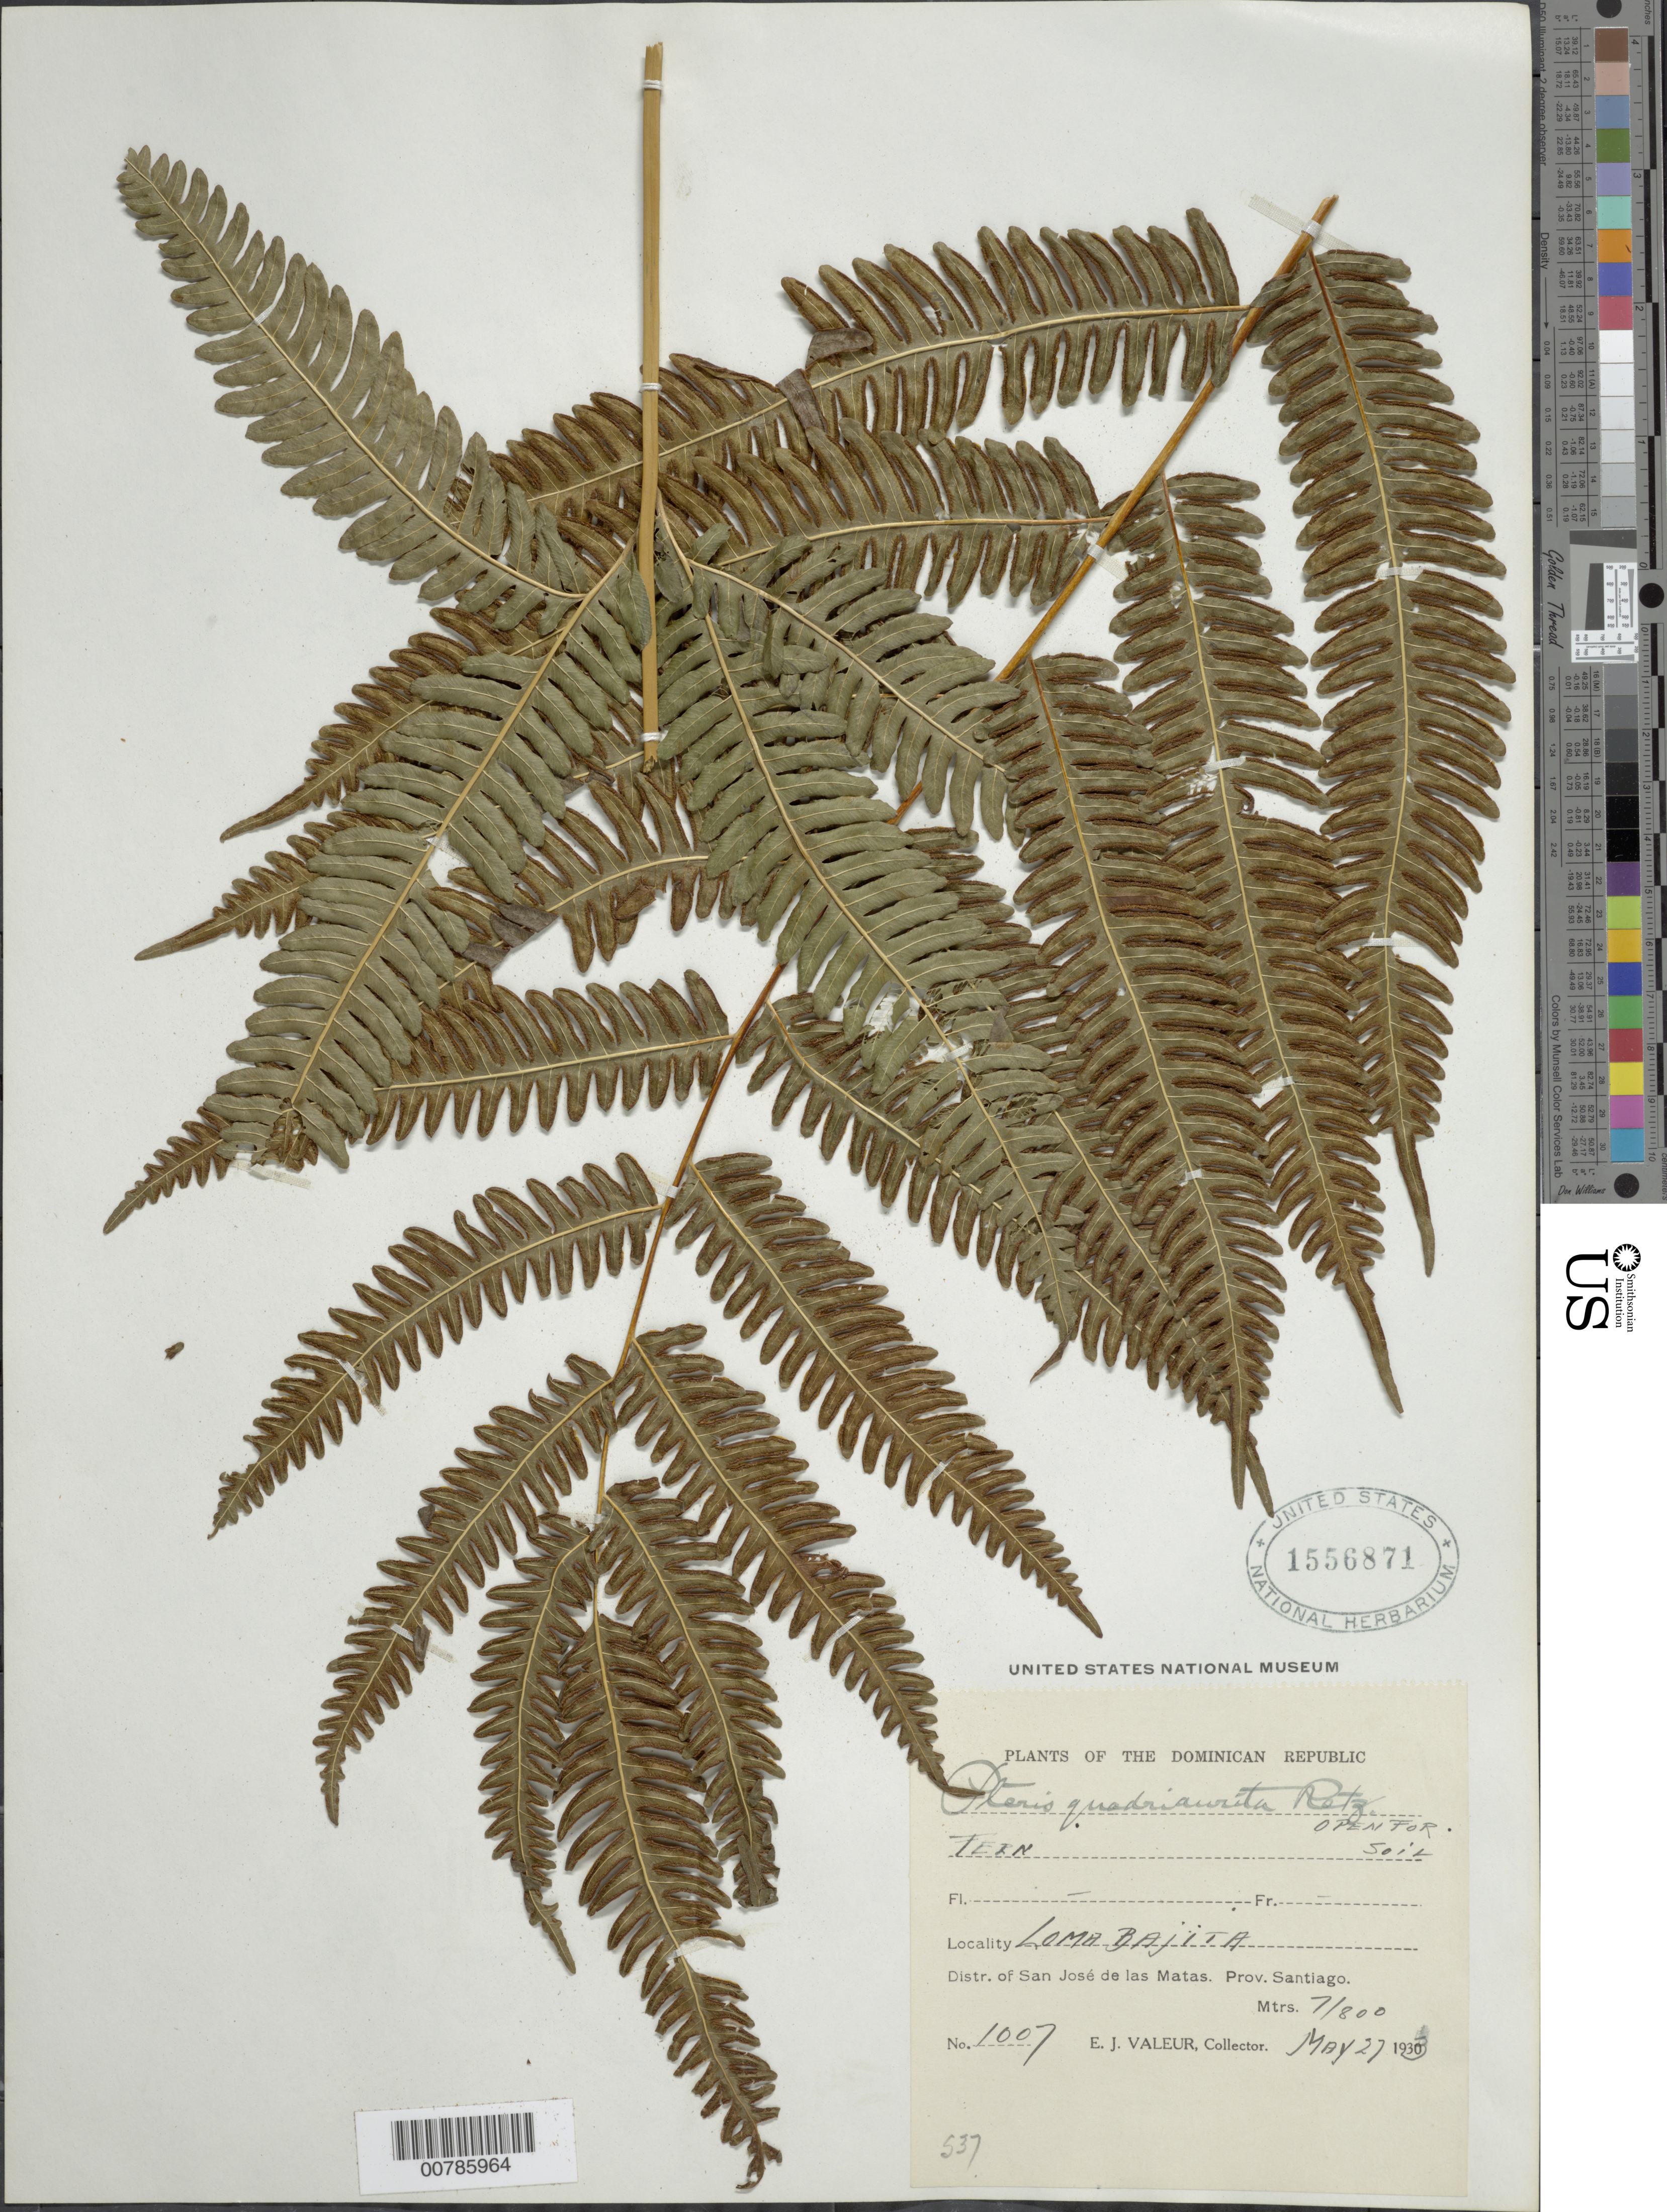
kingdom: Plantae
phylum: Tracheophyta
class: Polypodiopsida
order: Polypodiales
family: Pteridaceae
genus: Pteris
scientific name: Pteris quadriaurita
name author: Retz.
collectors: E. Valeur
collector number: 1007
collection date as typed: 27 May 1933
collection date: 1933-05-27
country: Dominican Republic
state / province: Santiago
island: Hispaniola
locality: Dist. San José de las Matas, Loma Bajita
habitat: Soil, open forest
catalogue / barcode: US 1556871